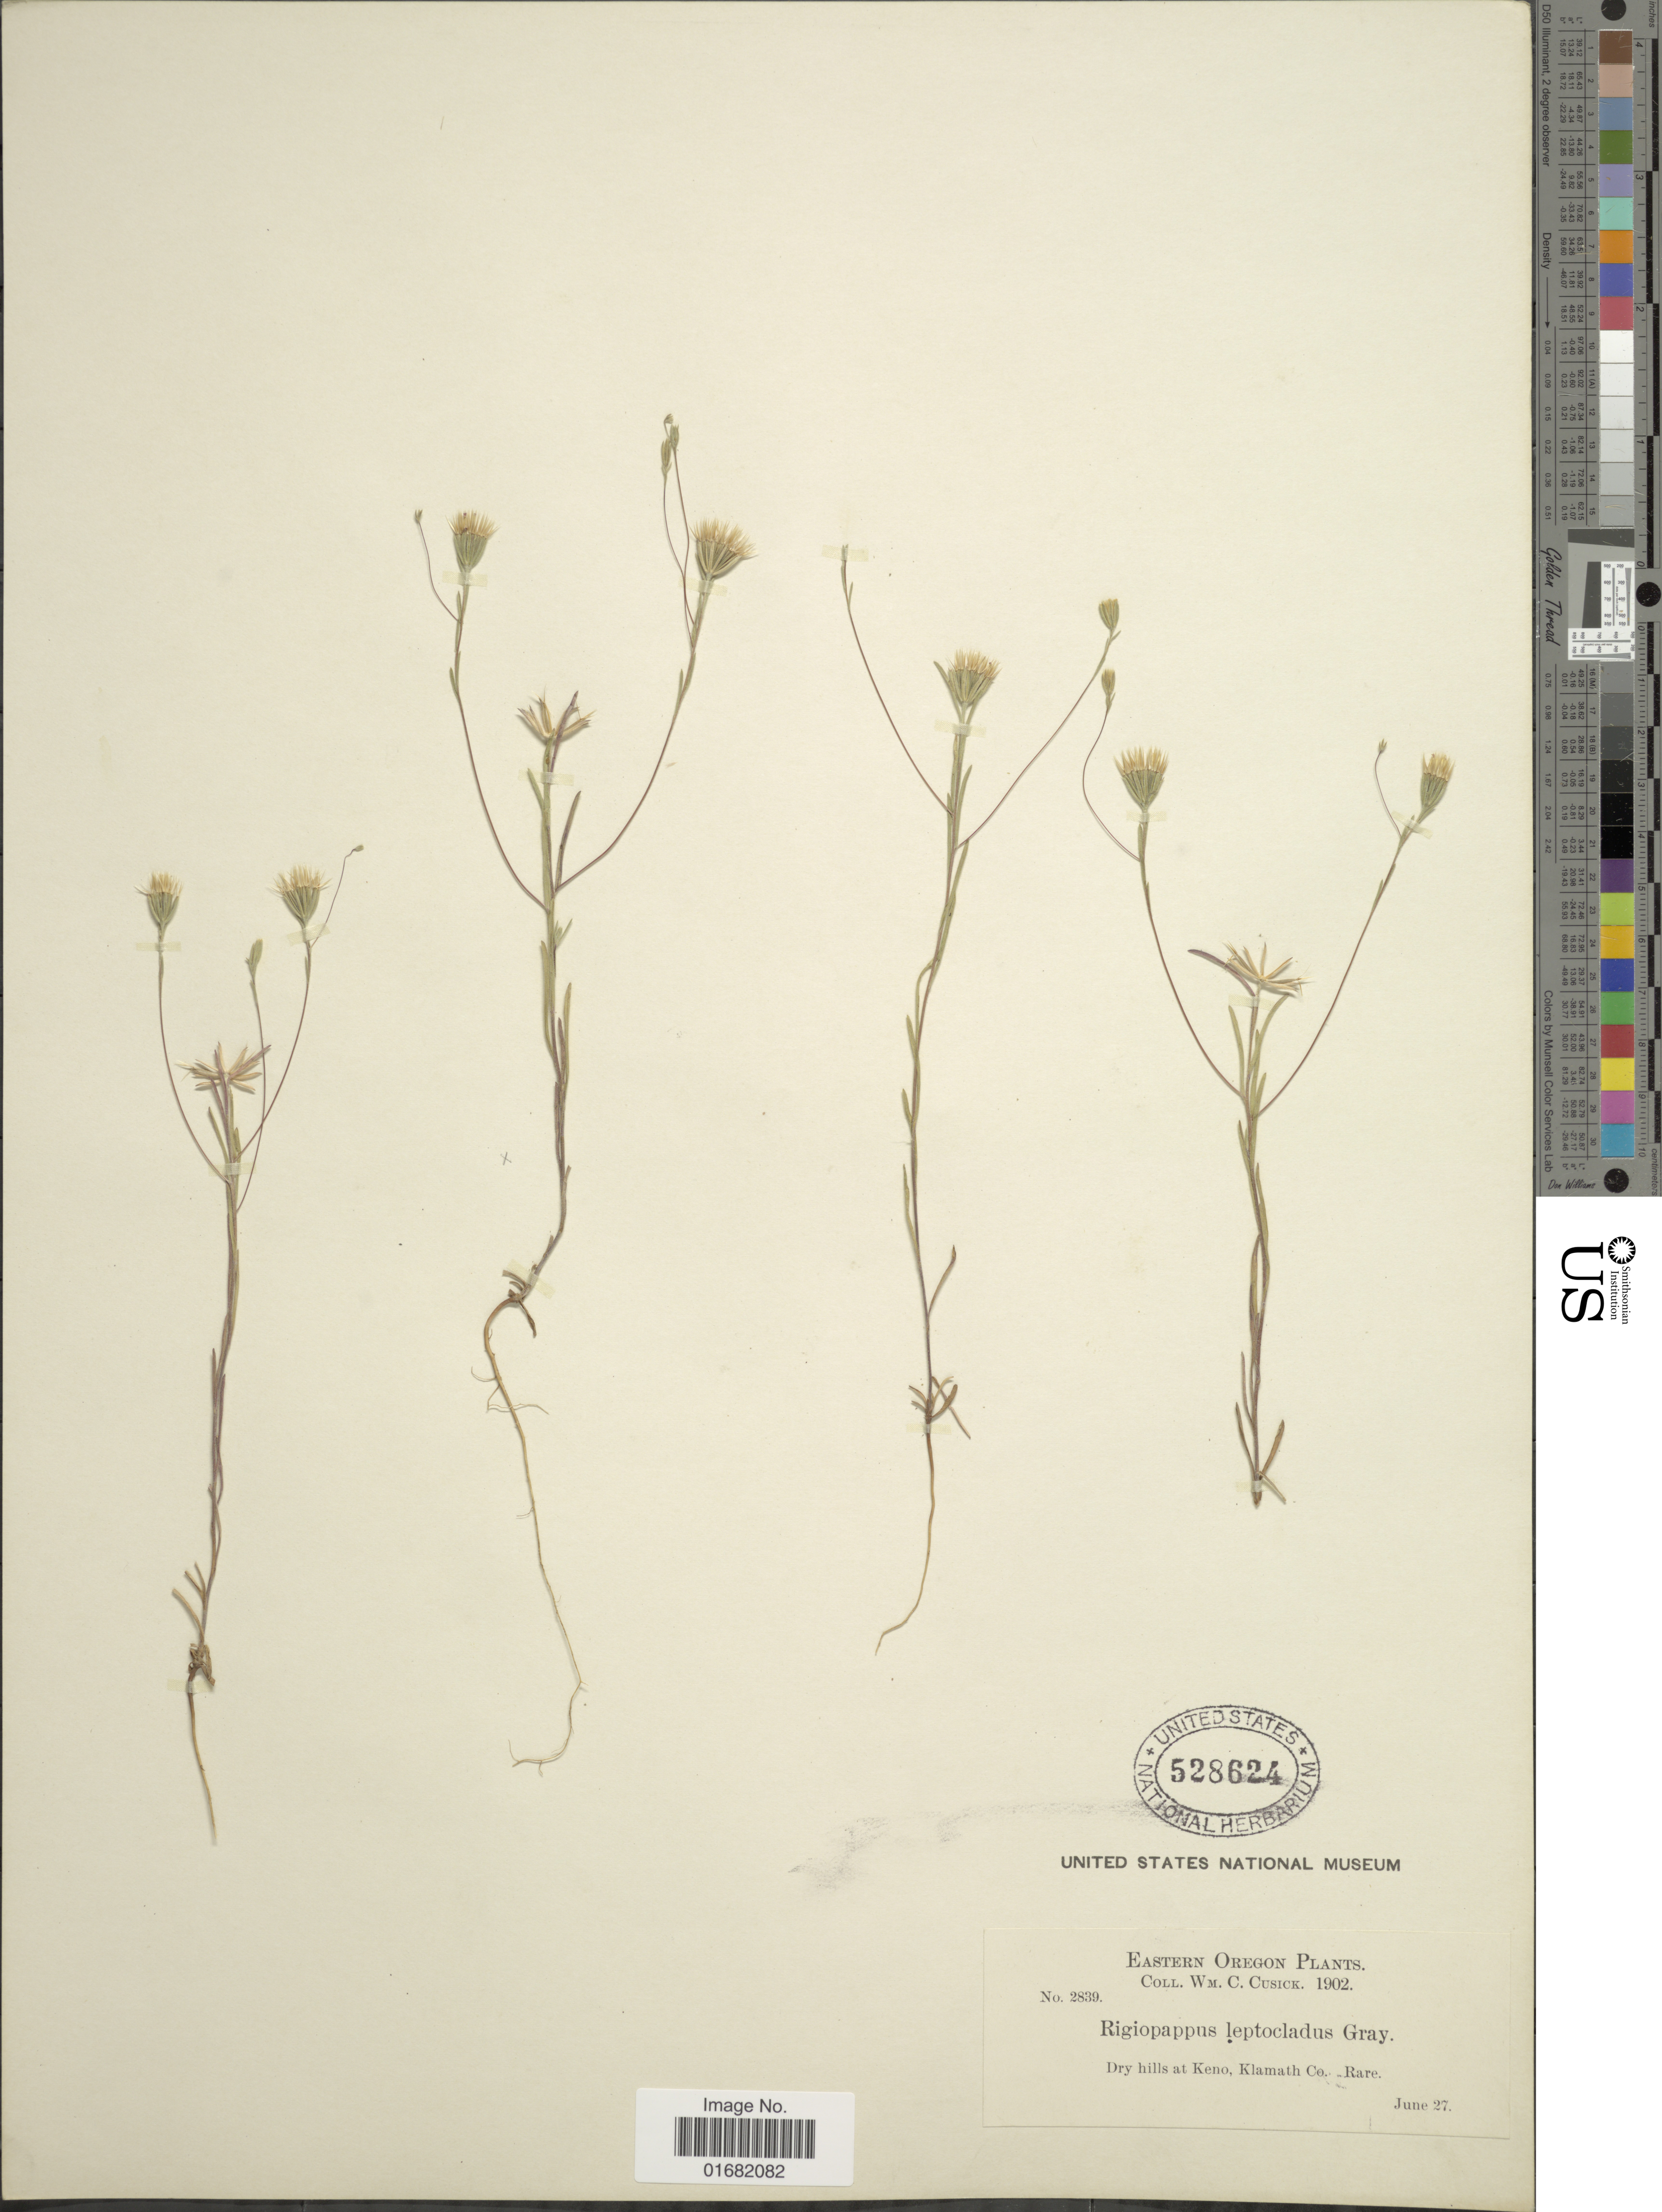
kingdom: Plantae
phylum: Tracheophyta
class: Magnoliopsida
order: Asterales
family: Asteraceae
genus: Rigiopappus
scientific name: Rigiopappus leptocladus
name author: A. Gray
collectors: W. C. Cusick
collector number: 2839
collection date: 1902-06-27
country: United States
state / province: Oregon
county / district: Klamath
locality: Eastern Oregon. Keno, Klamath Co.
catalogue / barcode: US 528624